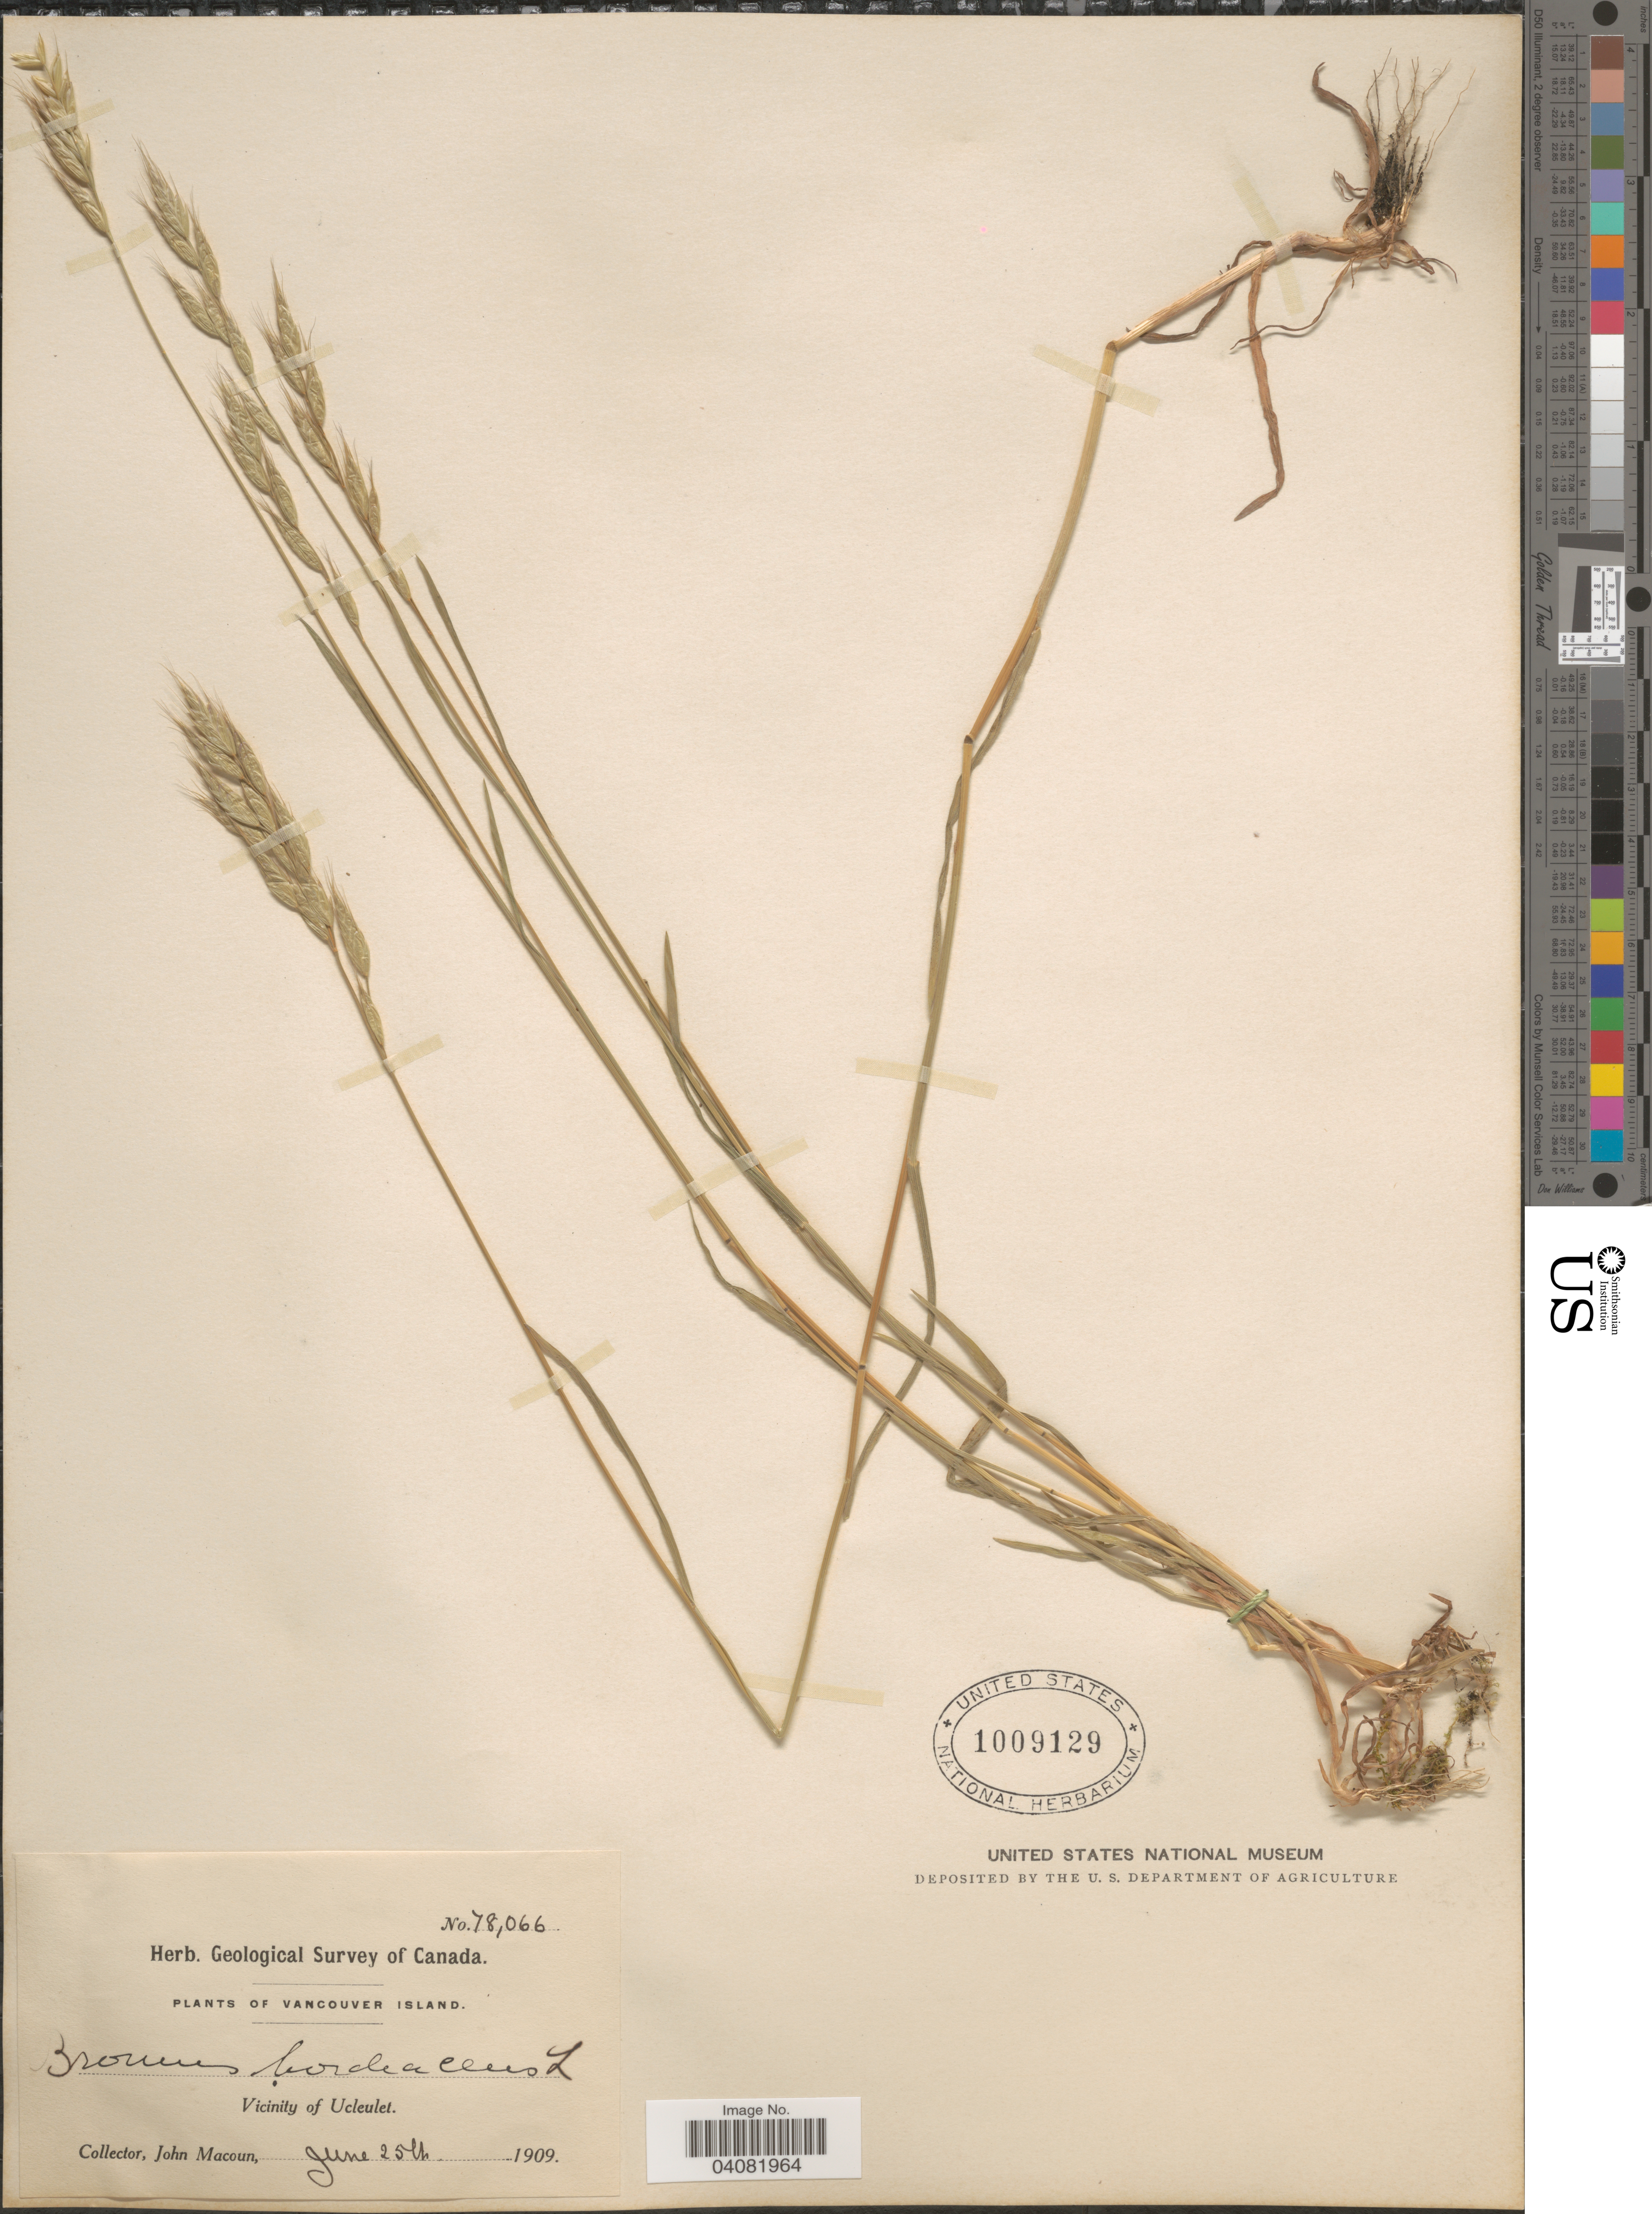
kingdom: Plantae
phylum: Tracheophyta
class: Liliopsida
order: Poales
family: Poaceae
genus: Bromus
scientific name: Bromus hordeaceus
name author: L.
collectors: J. Macoun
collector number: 78066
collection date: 1909-06-25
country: Canada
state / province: British Columbia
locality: Herb. Geological Survey of Canada. Vancouver Island. Vicinity of Ucleulet.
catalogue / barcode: US 1009129